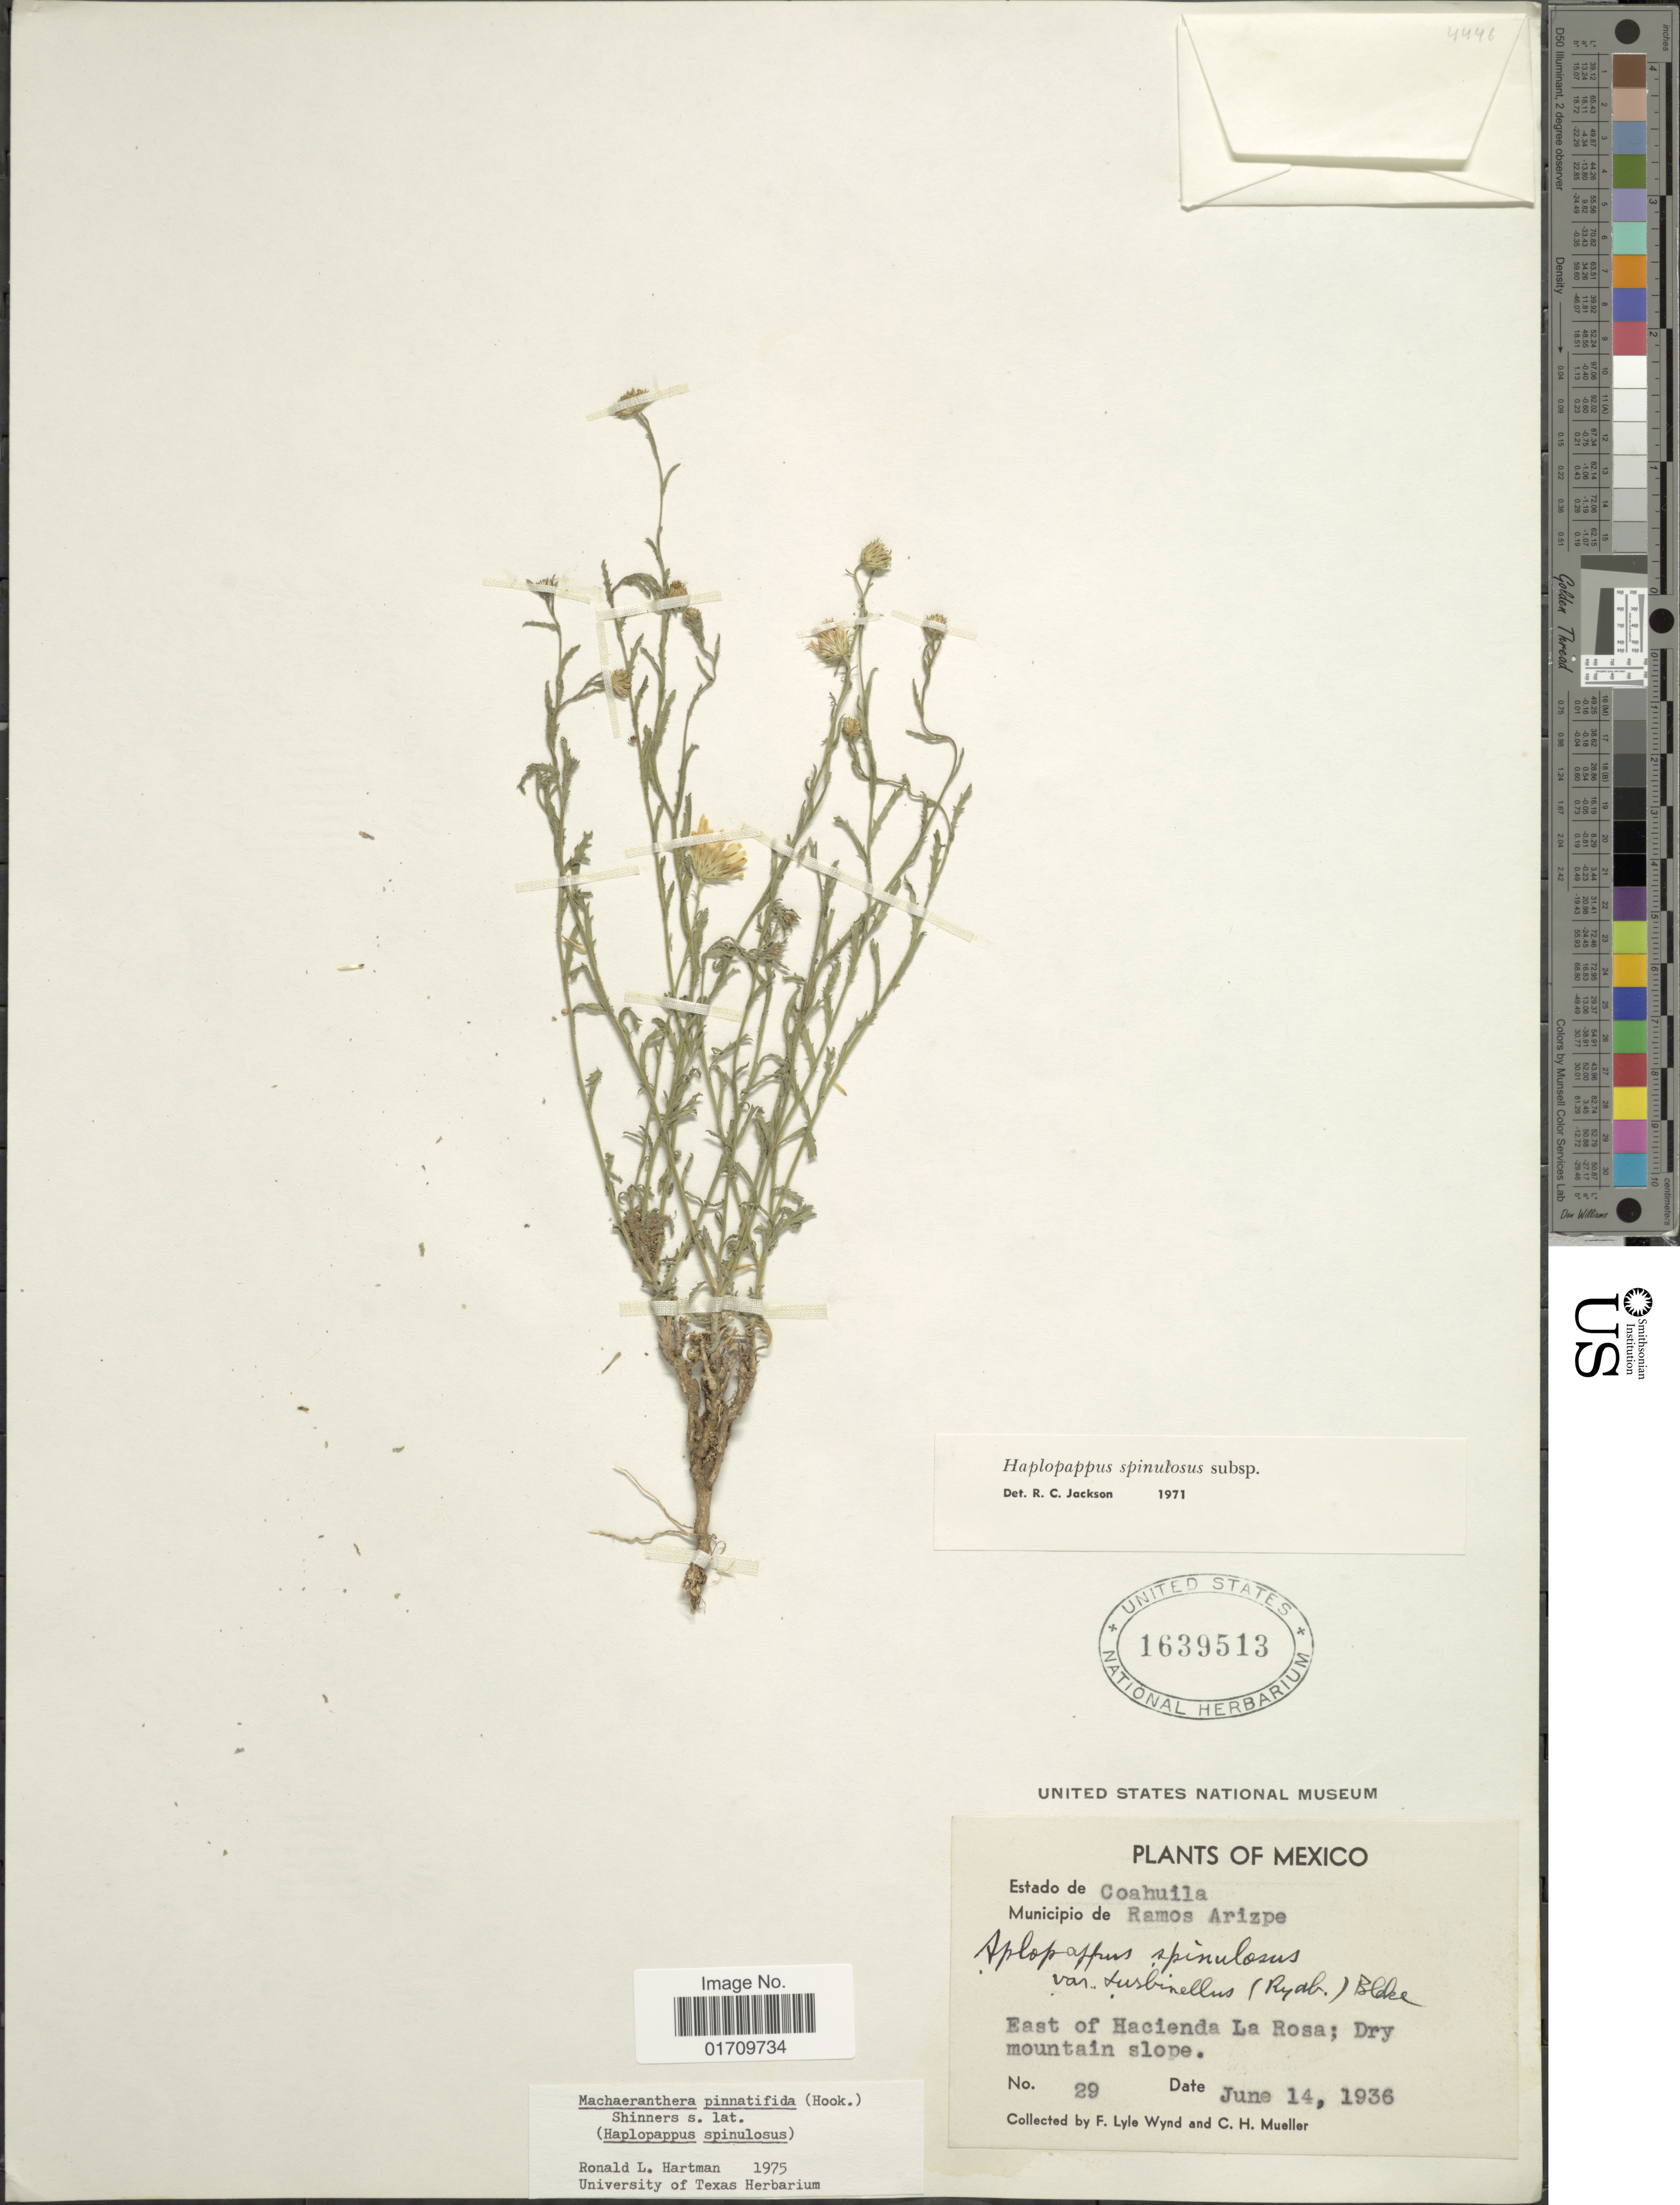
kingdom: Plantae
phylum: Tracheophyta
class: Magnoliopsida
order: Asterales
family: Asteraceae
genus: Machaeranthera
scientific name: Machaeranthera pinnatifida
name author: (Hook.) Shinners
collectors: F. L. Wynd & C. H. Mueller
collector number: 29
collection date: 1936-06-14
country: Mexico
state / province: Coahuila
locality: Municipio de Ramos Arizpe, east of Hacienda La Rosa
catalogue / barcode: US 1639513